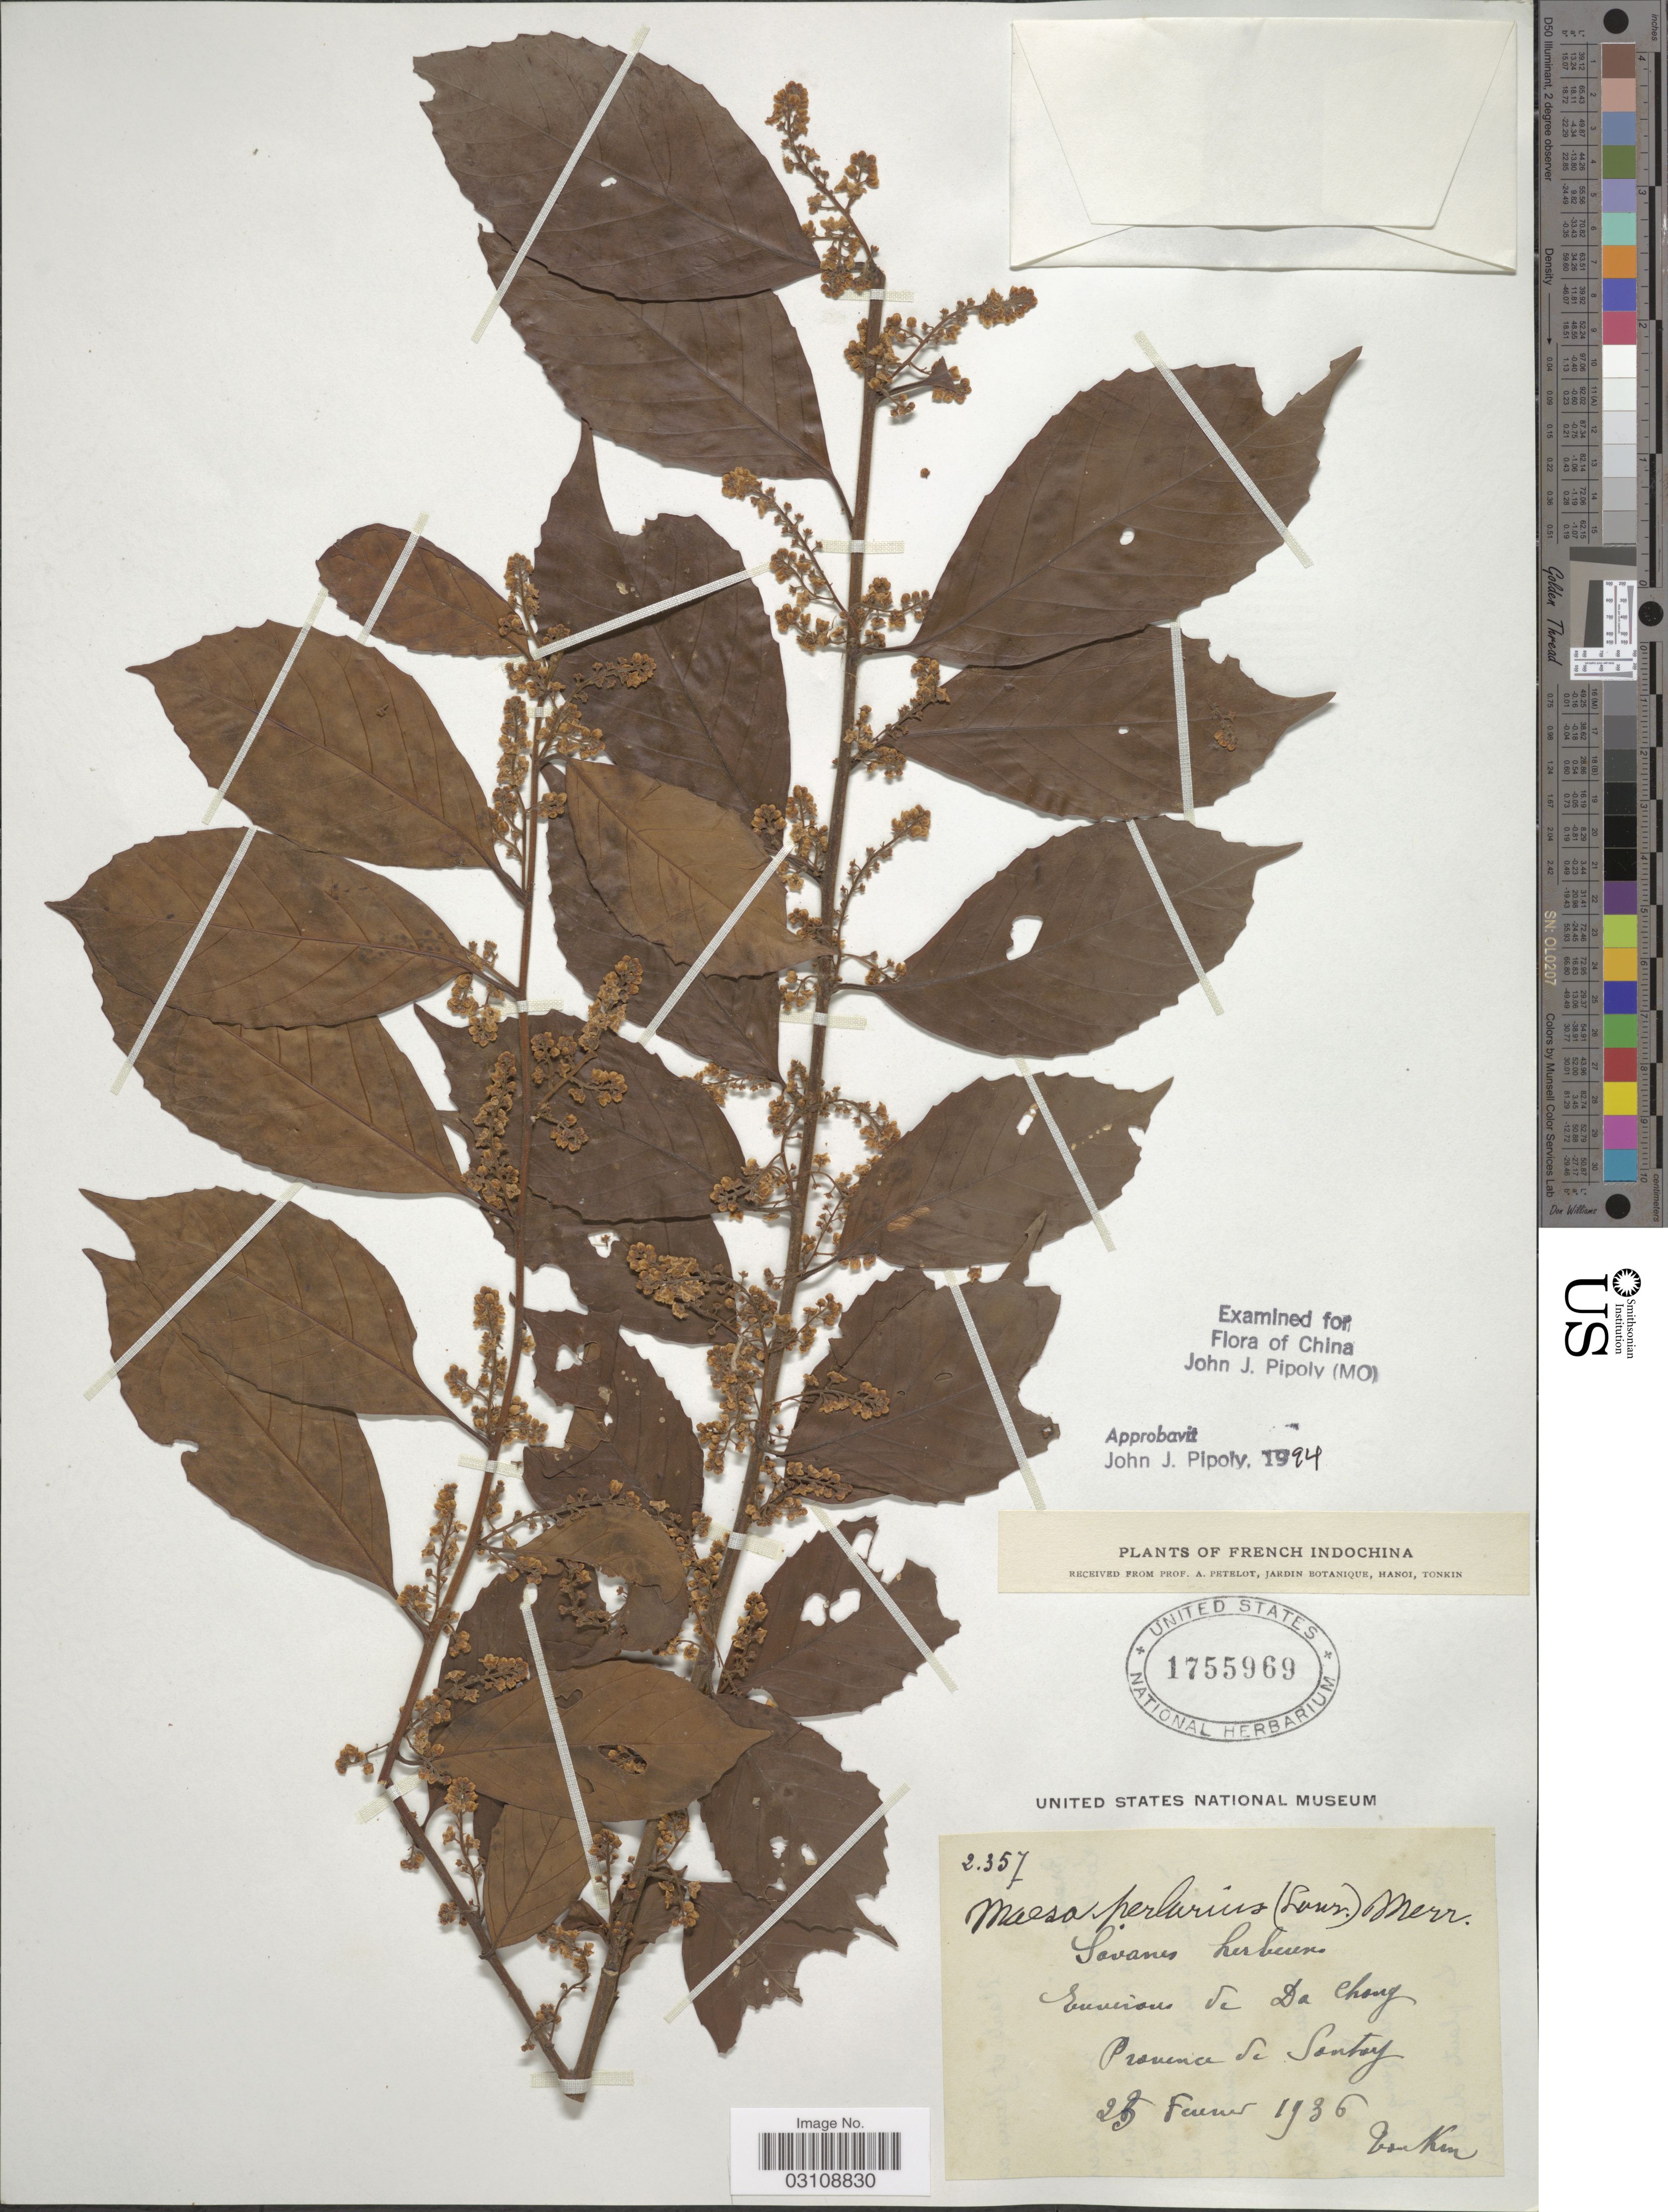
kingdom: Plantae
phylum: Tracheophyta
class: Magnoliopsida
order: Ericales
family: Primulaceae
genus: Maesa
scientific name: Maesa perlaria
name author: (Lour.) Merr.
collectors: A. Petelot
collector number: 2357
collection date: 1936-02-25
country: Vietnam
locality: French Indochina, Environs de Da Chong, Province de Santoy.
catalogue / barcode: US 1755969